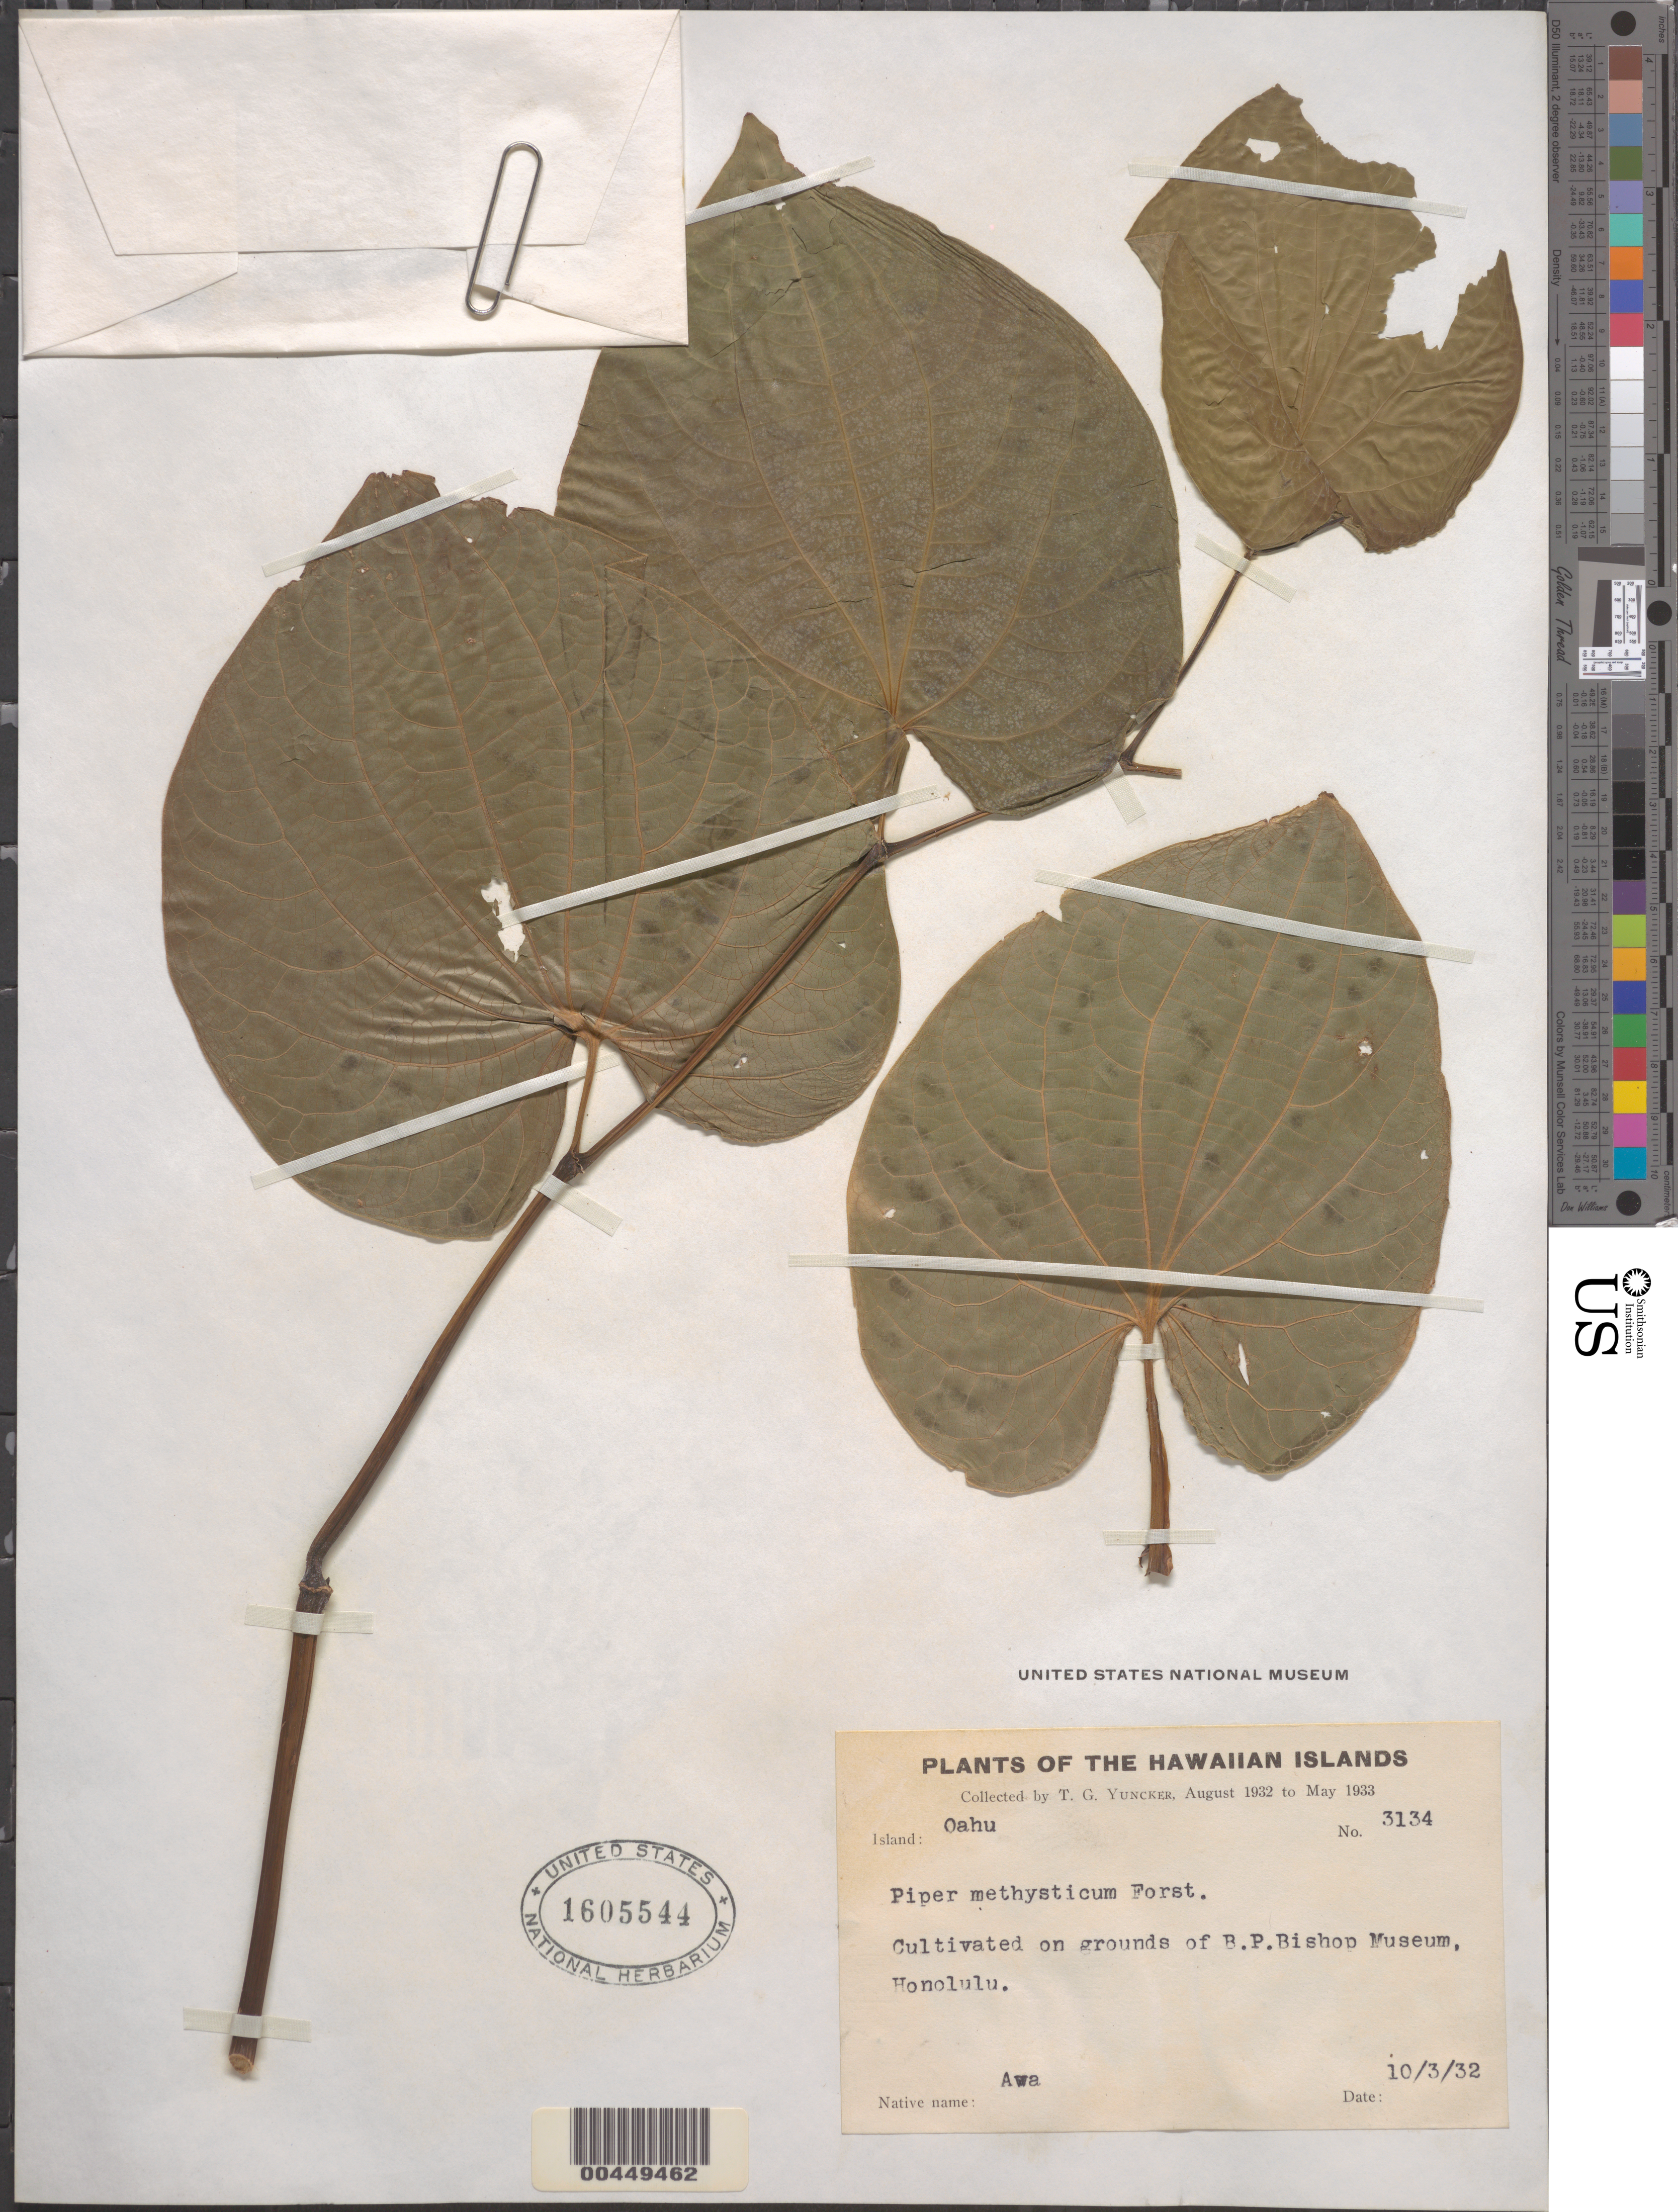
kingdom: Plantae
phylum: Tracheophyta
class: Magnoliopsida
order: Piperales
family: Piperaceae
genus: Piper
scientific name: Piper methysticum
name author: J.R. Forst. & G. Forst.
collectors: T. G. Yuncker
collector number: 3134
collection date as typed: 3 Oct 1932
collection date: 1932-10-03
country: United States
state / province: Hawaii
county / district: Honolulu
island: Oahu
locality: Honolulu, B.P. Bishop Museum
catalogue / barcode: US 1605544